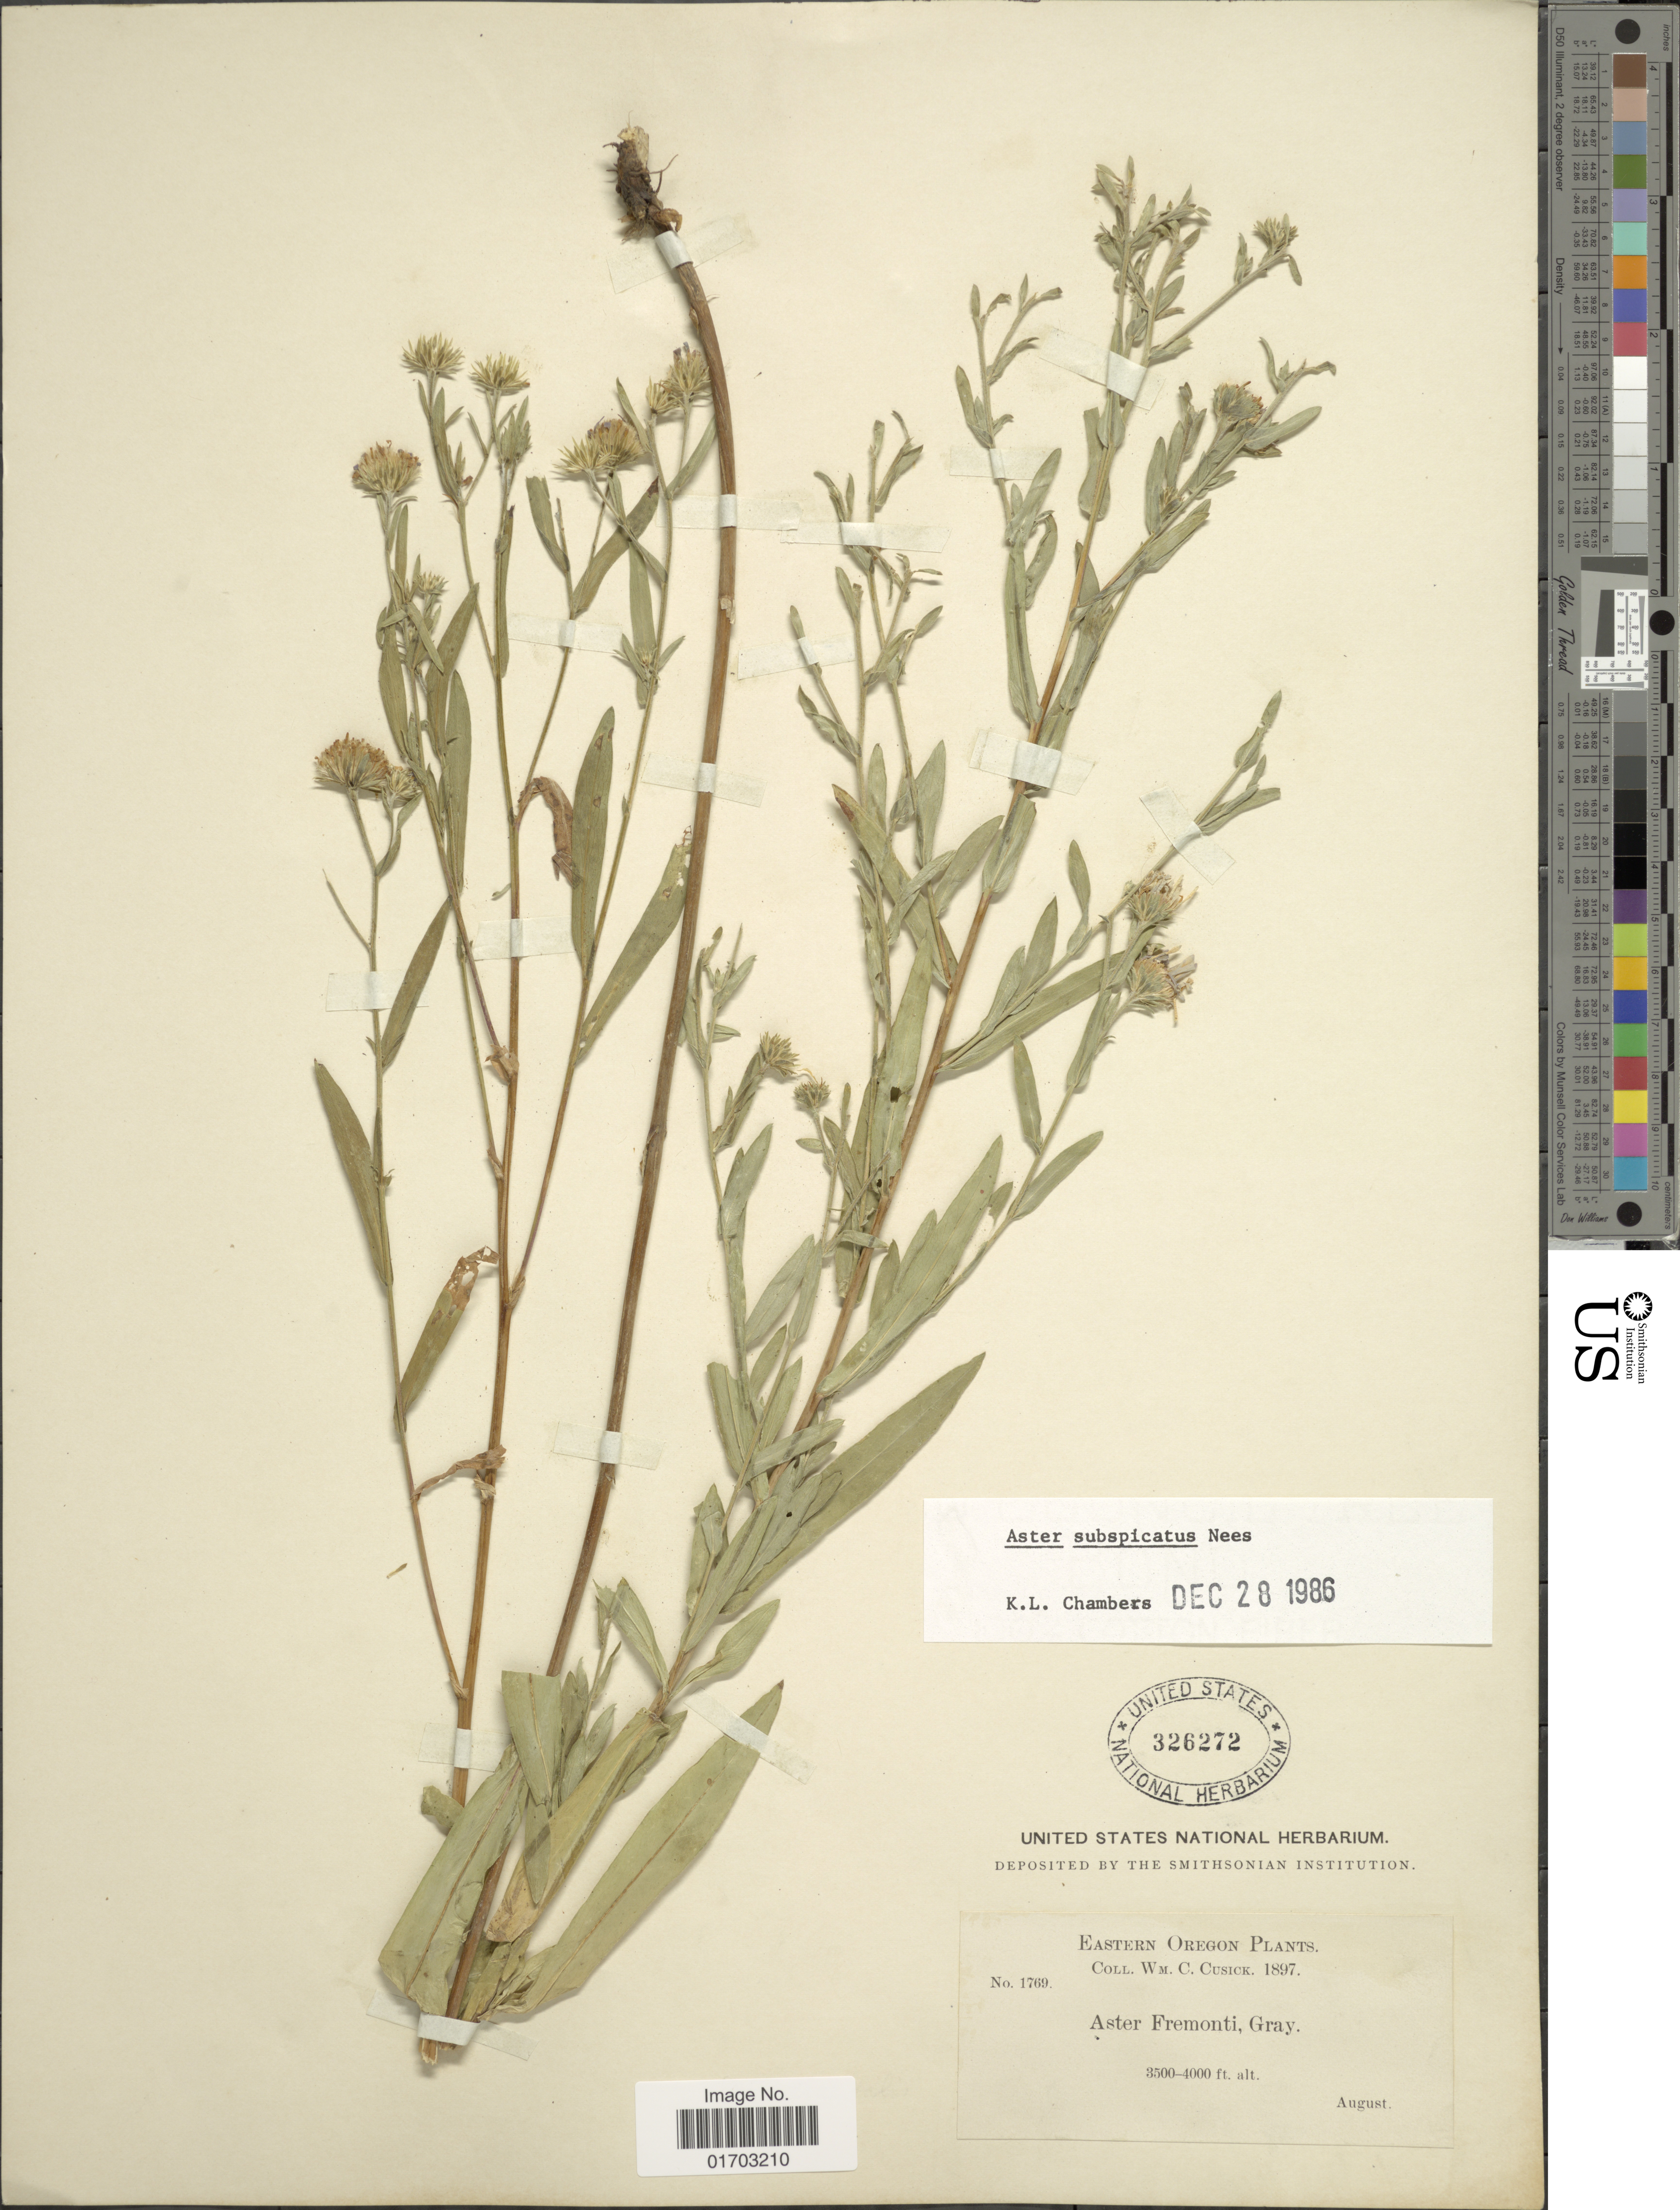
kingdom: Plantae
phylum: Tracheophyta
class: Magnoliopsida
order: Asterales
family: Asteraceae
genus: Symphyotrichum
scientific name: Symphyotrichum subspicatum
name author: (Nees) G.L. Nesom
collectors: W. C. Cusick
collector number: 1769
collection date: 1897-08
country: United States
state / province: Oregon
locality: Eastern Oregon.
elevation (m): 1067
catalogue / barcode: US 326272